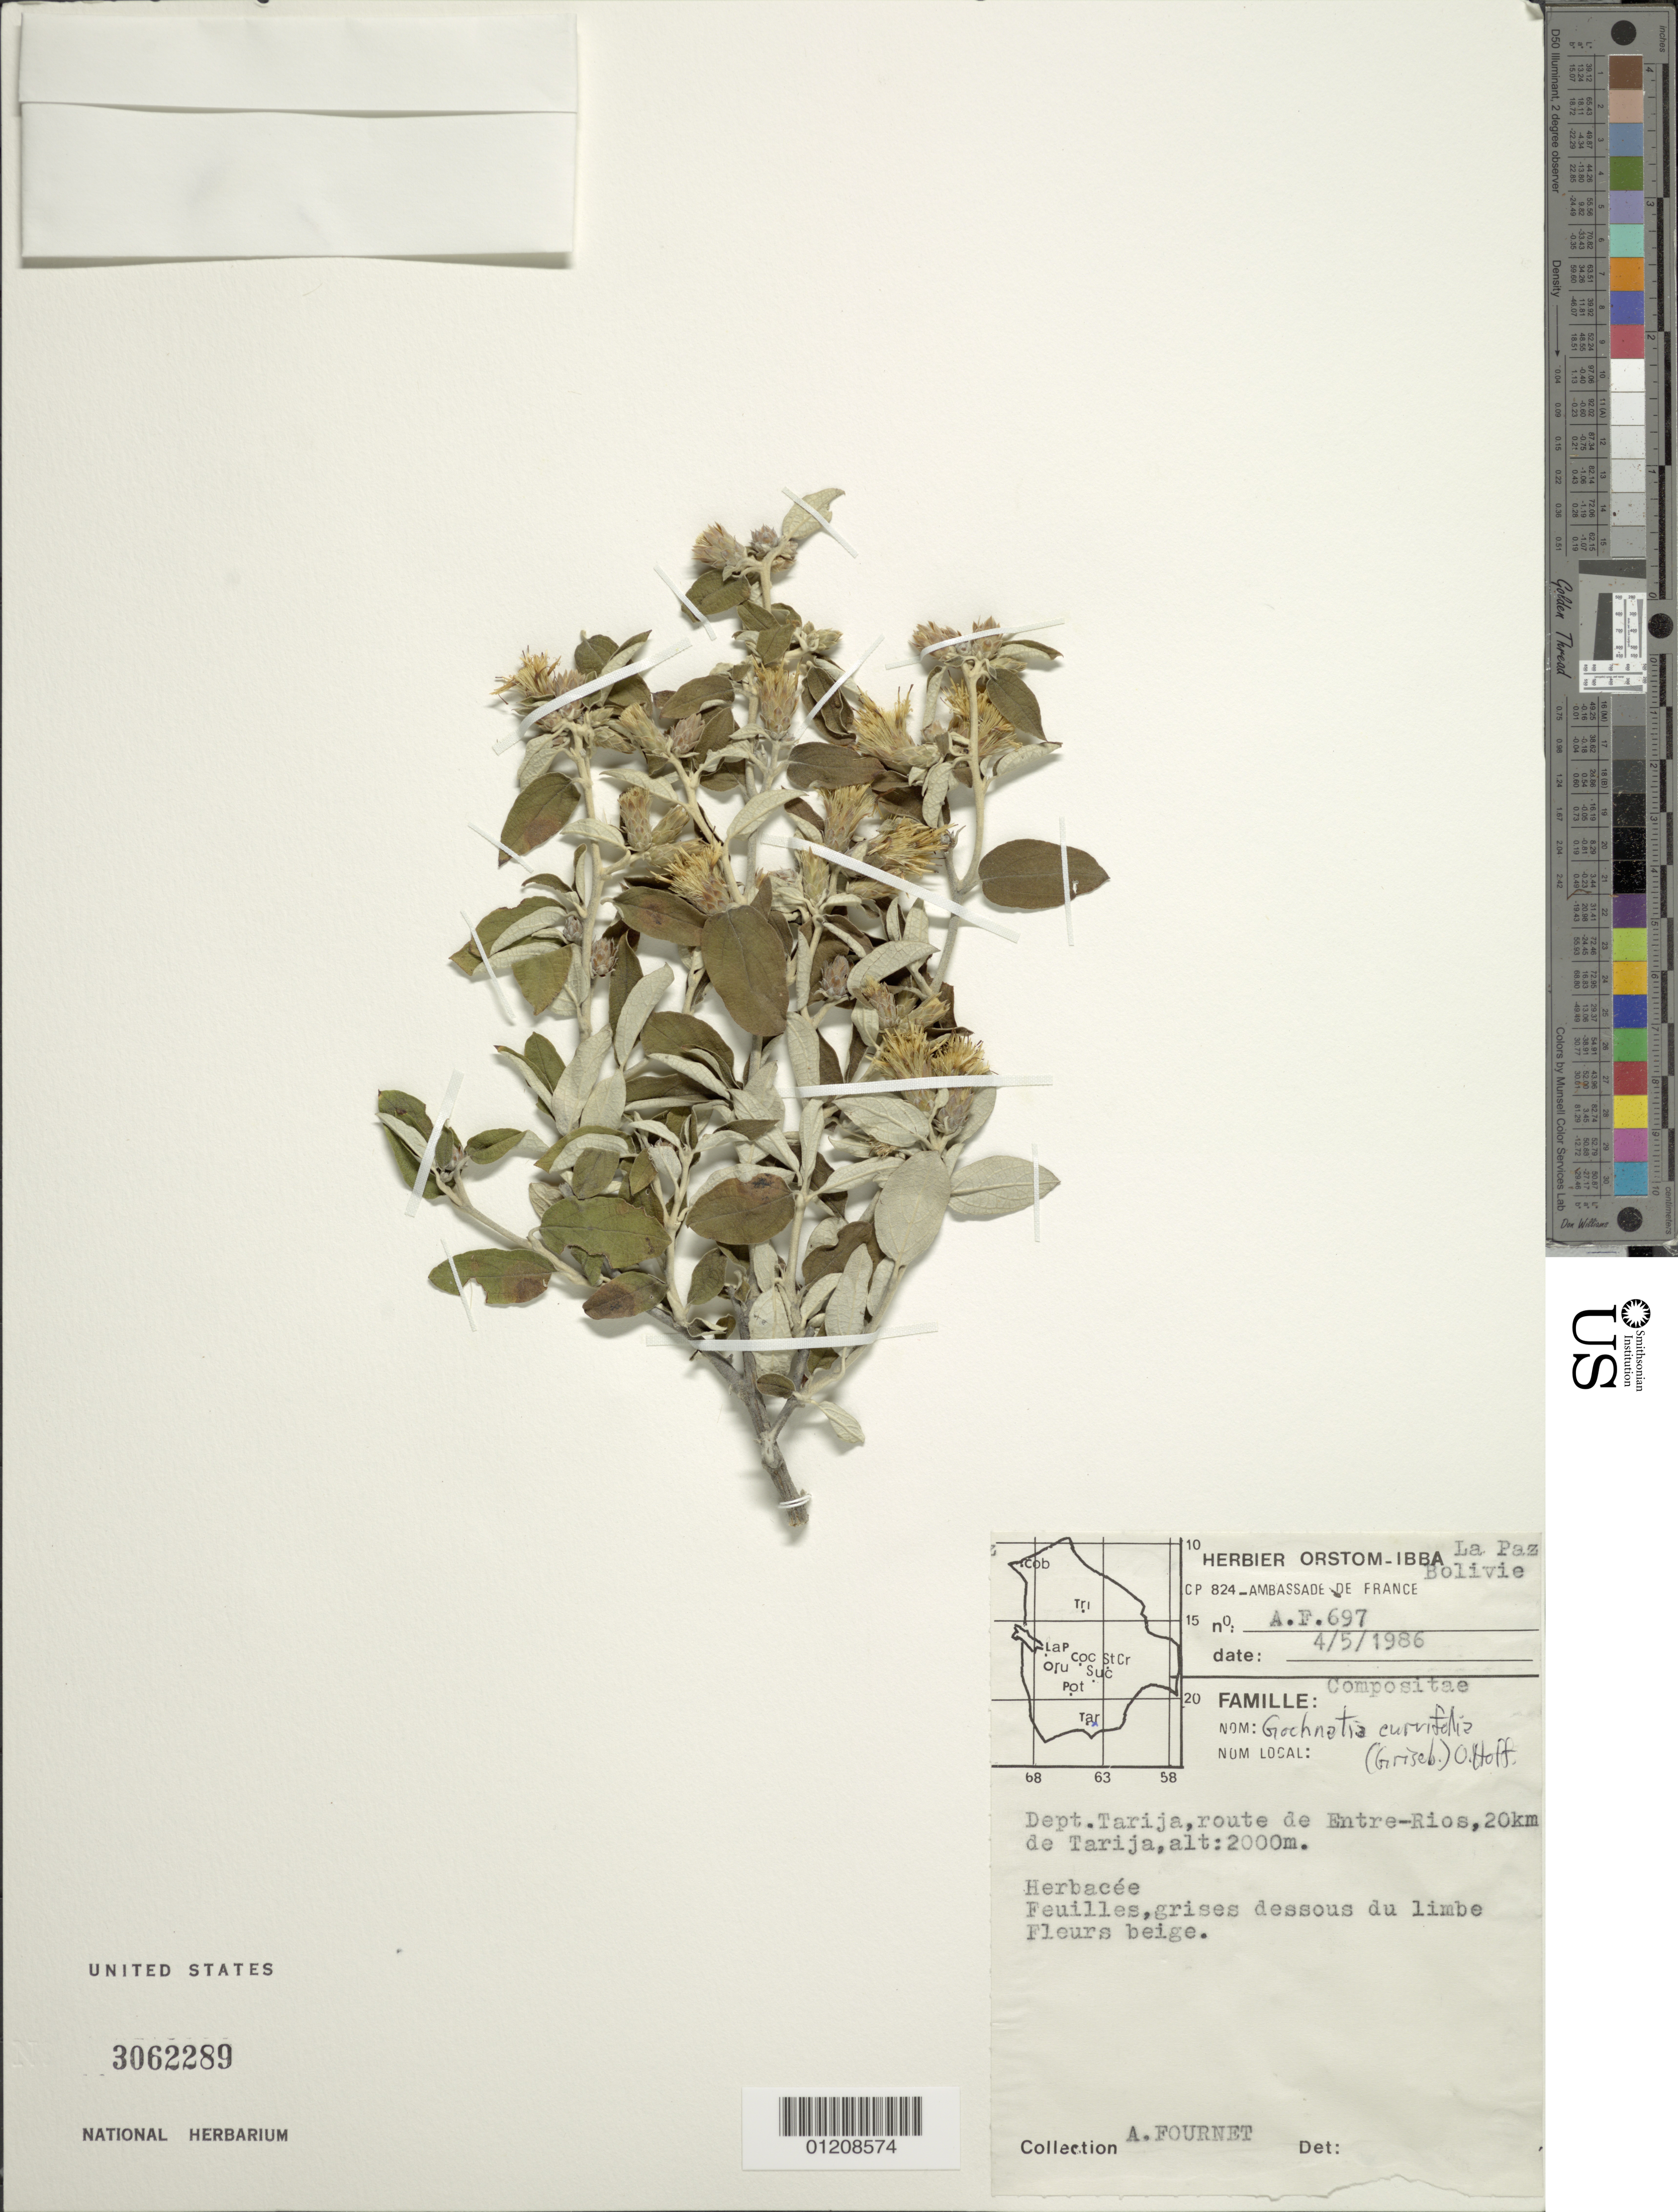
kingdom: Plantae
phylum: Tracheophyta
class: Magnoliopsida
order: Asterales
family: Asteraceae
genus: Gochnatia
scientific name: Gochnatia curviflora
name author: (Griseb.) O. Hoffm.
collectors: A. Fournet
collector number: A.F.697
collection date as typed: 4/5/1986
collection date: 1986-04-05 or 1986-05-04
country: Bolivia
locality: Dept. Tarija, route de Entre-Rios, 20km de Tarija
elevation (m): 2000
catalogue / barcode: US 3062289